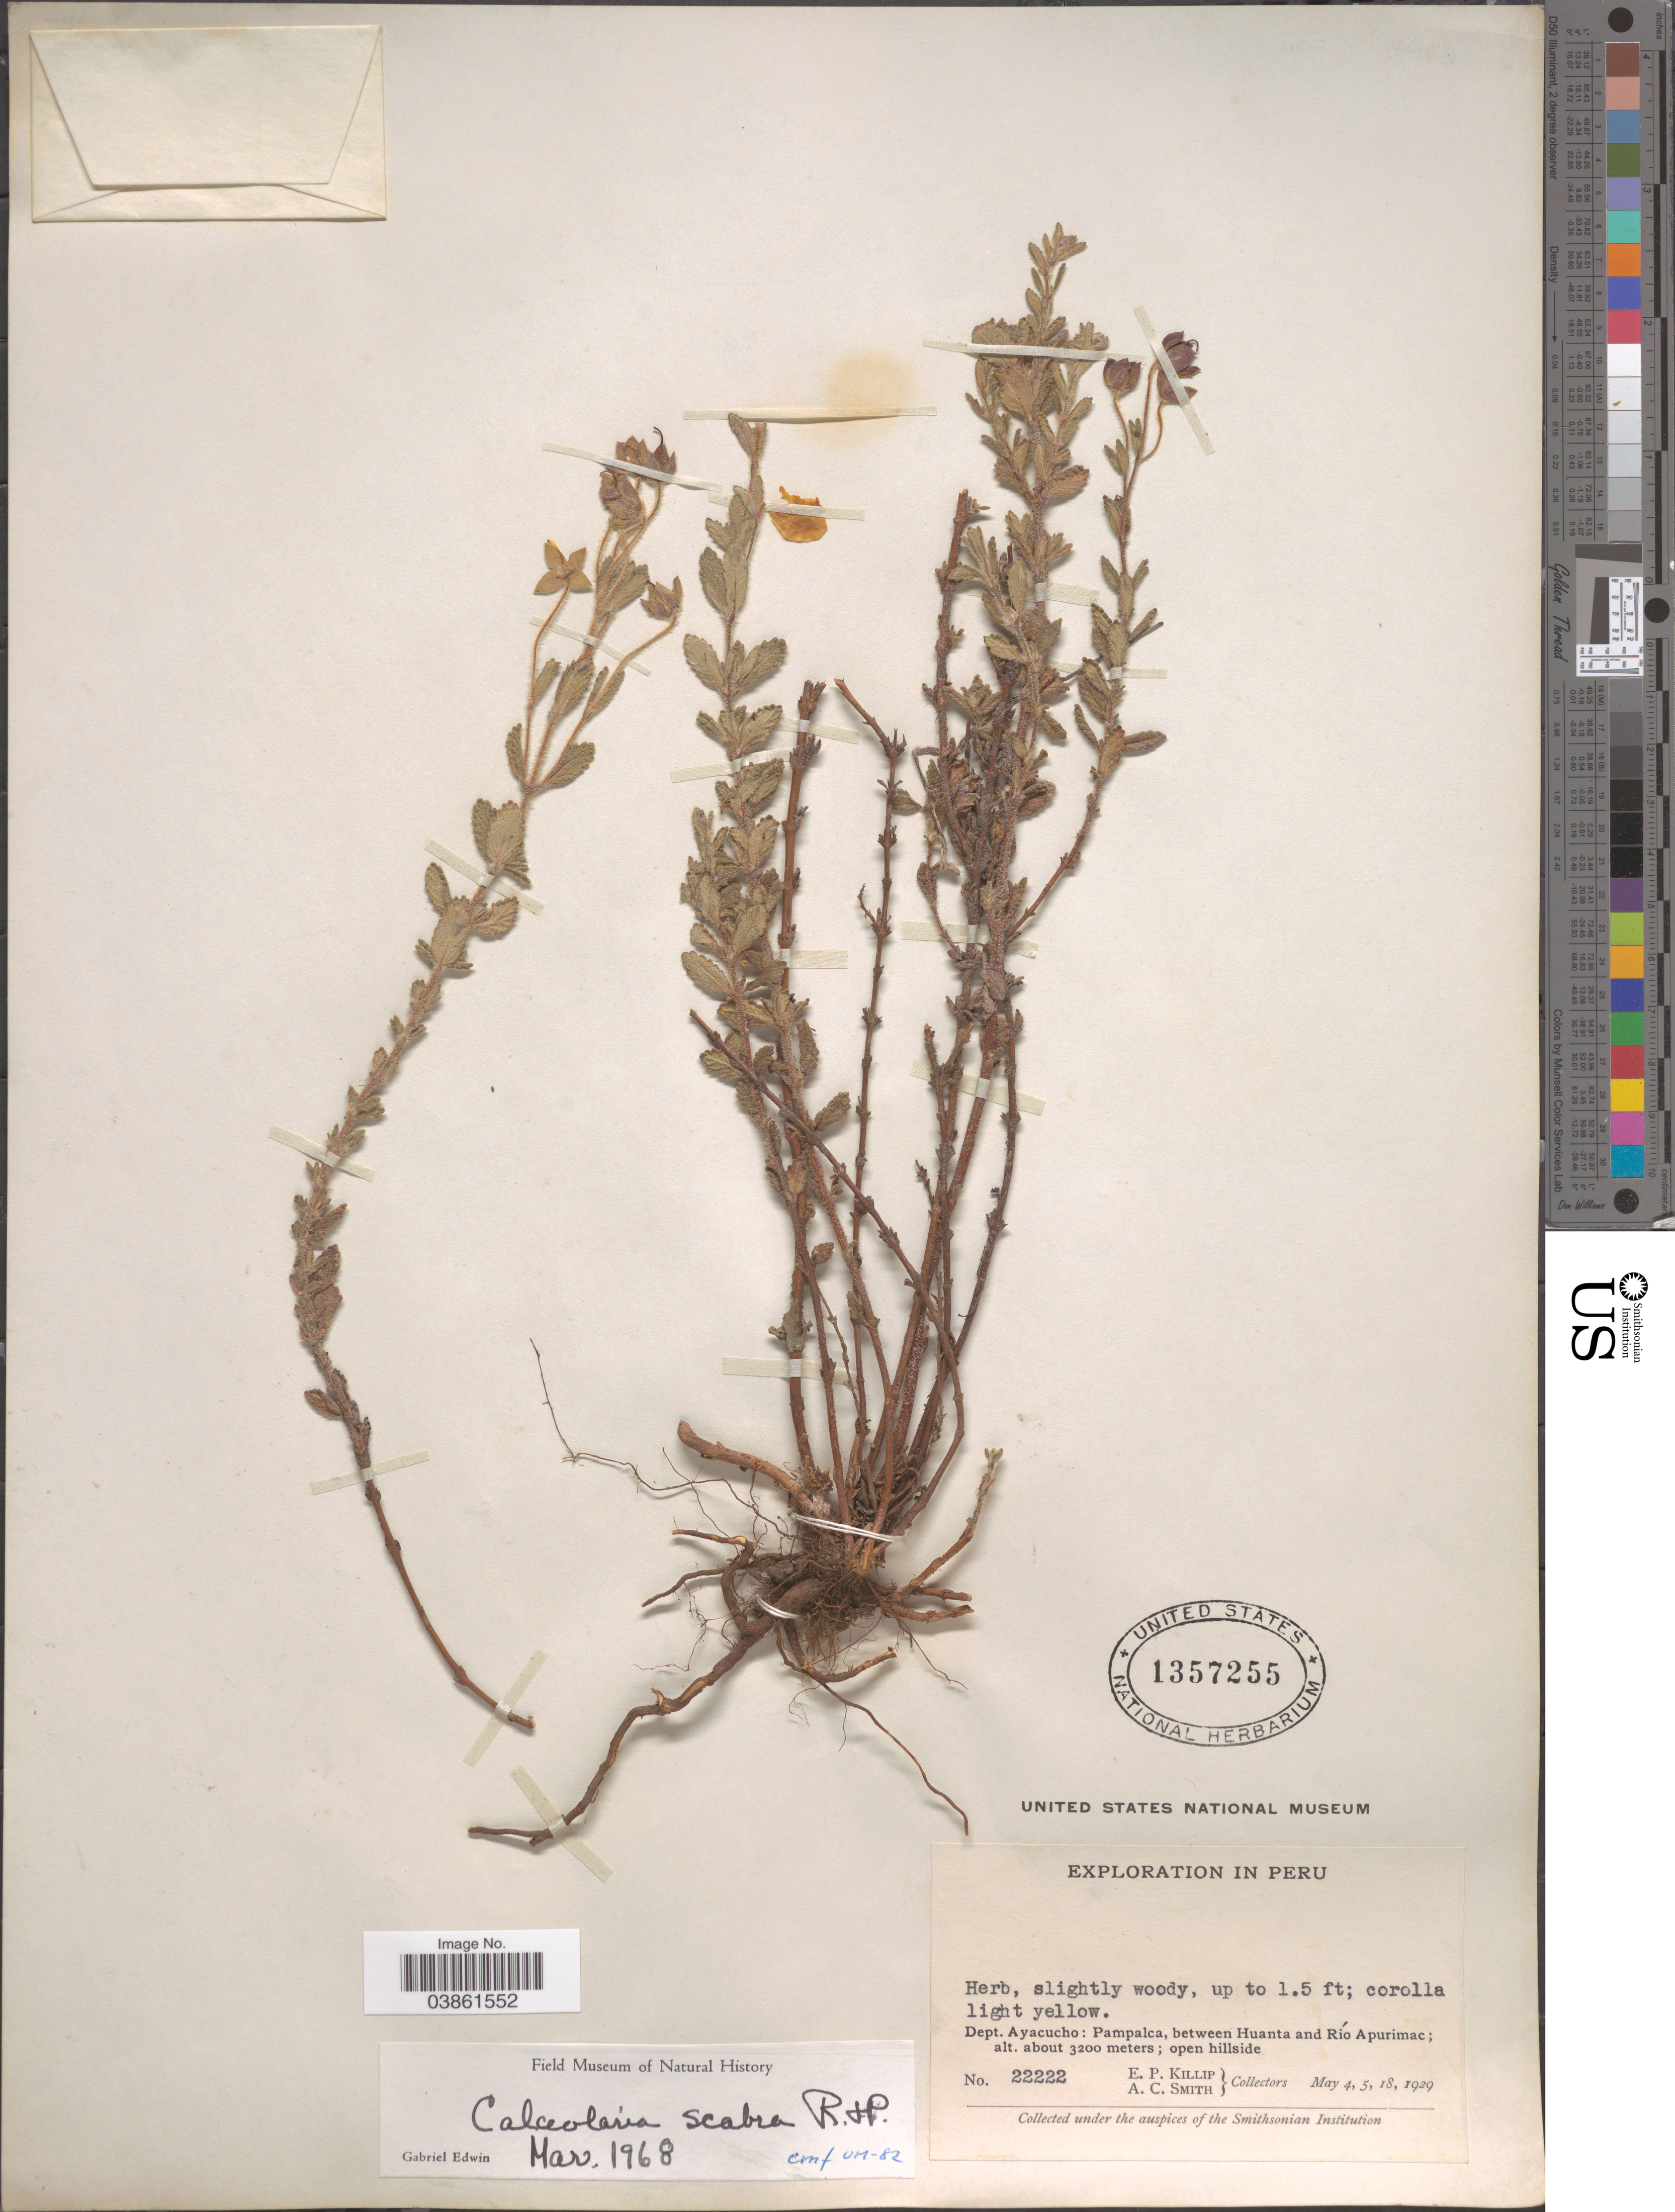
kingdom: Plantae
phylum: Tracheophyta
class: Magnoliopsida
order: Lamiales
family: Calceolariaceae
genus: Calceolaria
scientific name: Calceolaria scabra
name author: Ruiz & Pav.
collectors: E. P. Killip & A. C. Smith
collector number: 22222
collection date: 1929-05-04/1929-05-18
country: Peru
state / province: Ayacucho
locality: Dept. Ayacucho: Pampalca, between Huanta and Río Apurimac.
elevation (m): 3200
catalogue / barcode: US 1357255